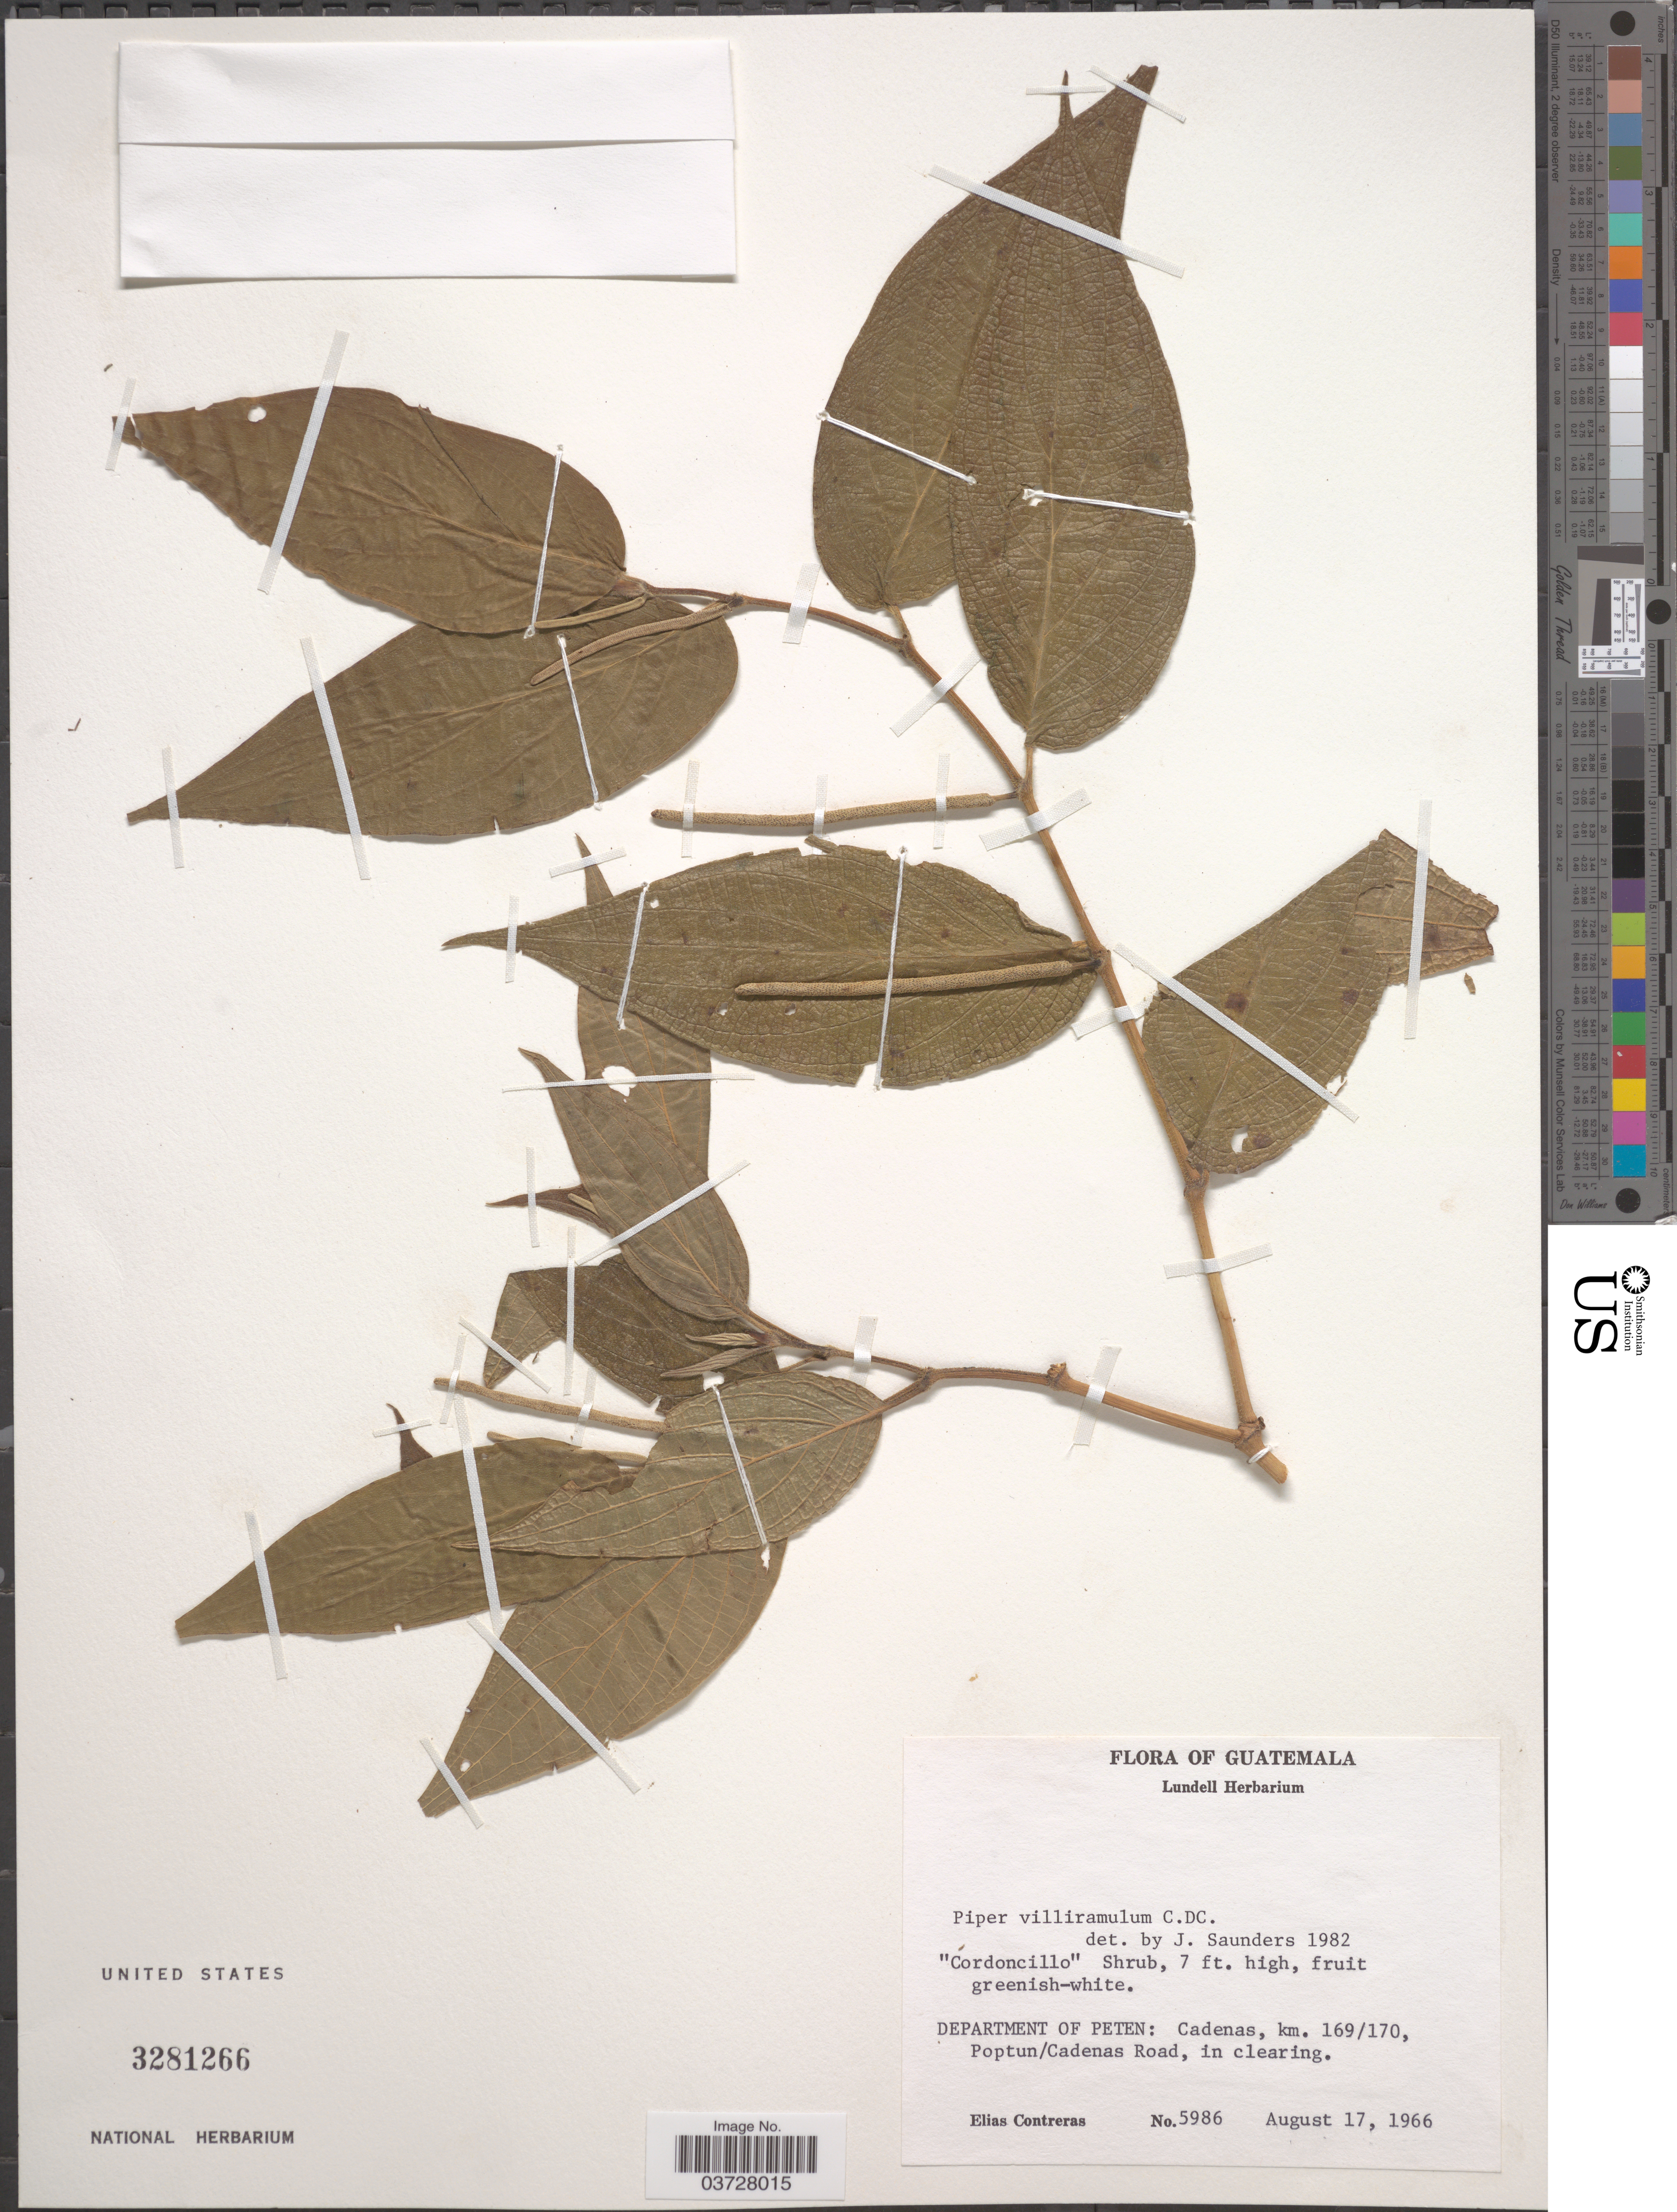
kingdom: Plantae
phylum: Tracheophyta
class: Magnoliopsida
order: Piperales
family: Piperaceae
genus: Piper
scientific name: Piper villiramulum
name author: C. DC.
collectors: E. Contreras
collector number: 5986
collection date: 1966-08-17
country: Guatemala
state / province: El Peten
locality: Department of Peten: Cadenas, km. 169/170, Poptun/Cadenas Road, in clearing.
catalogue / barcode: US 3281266